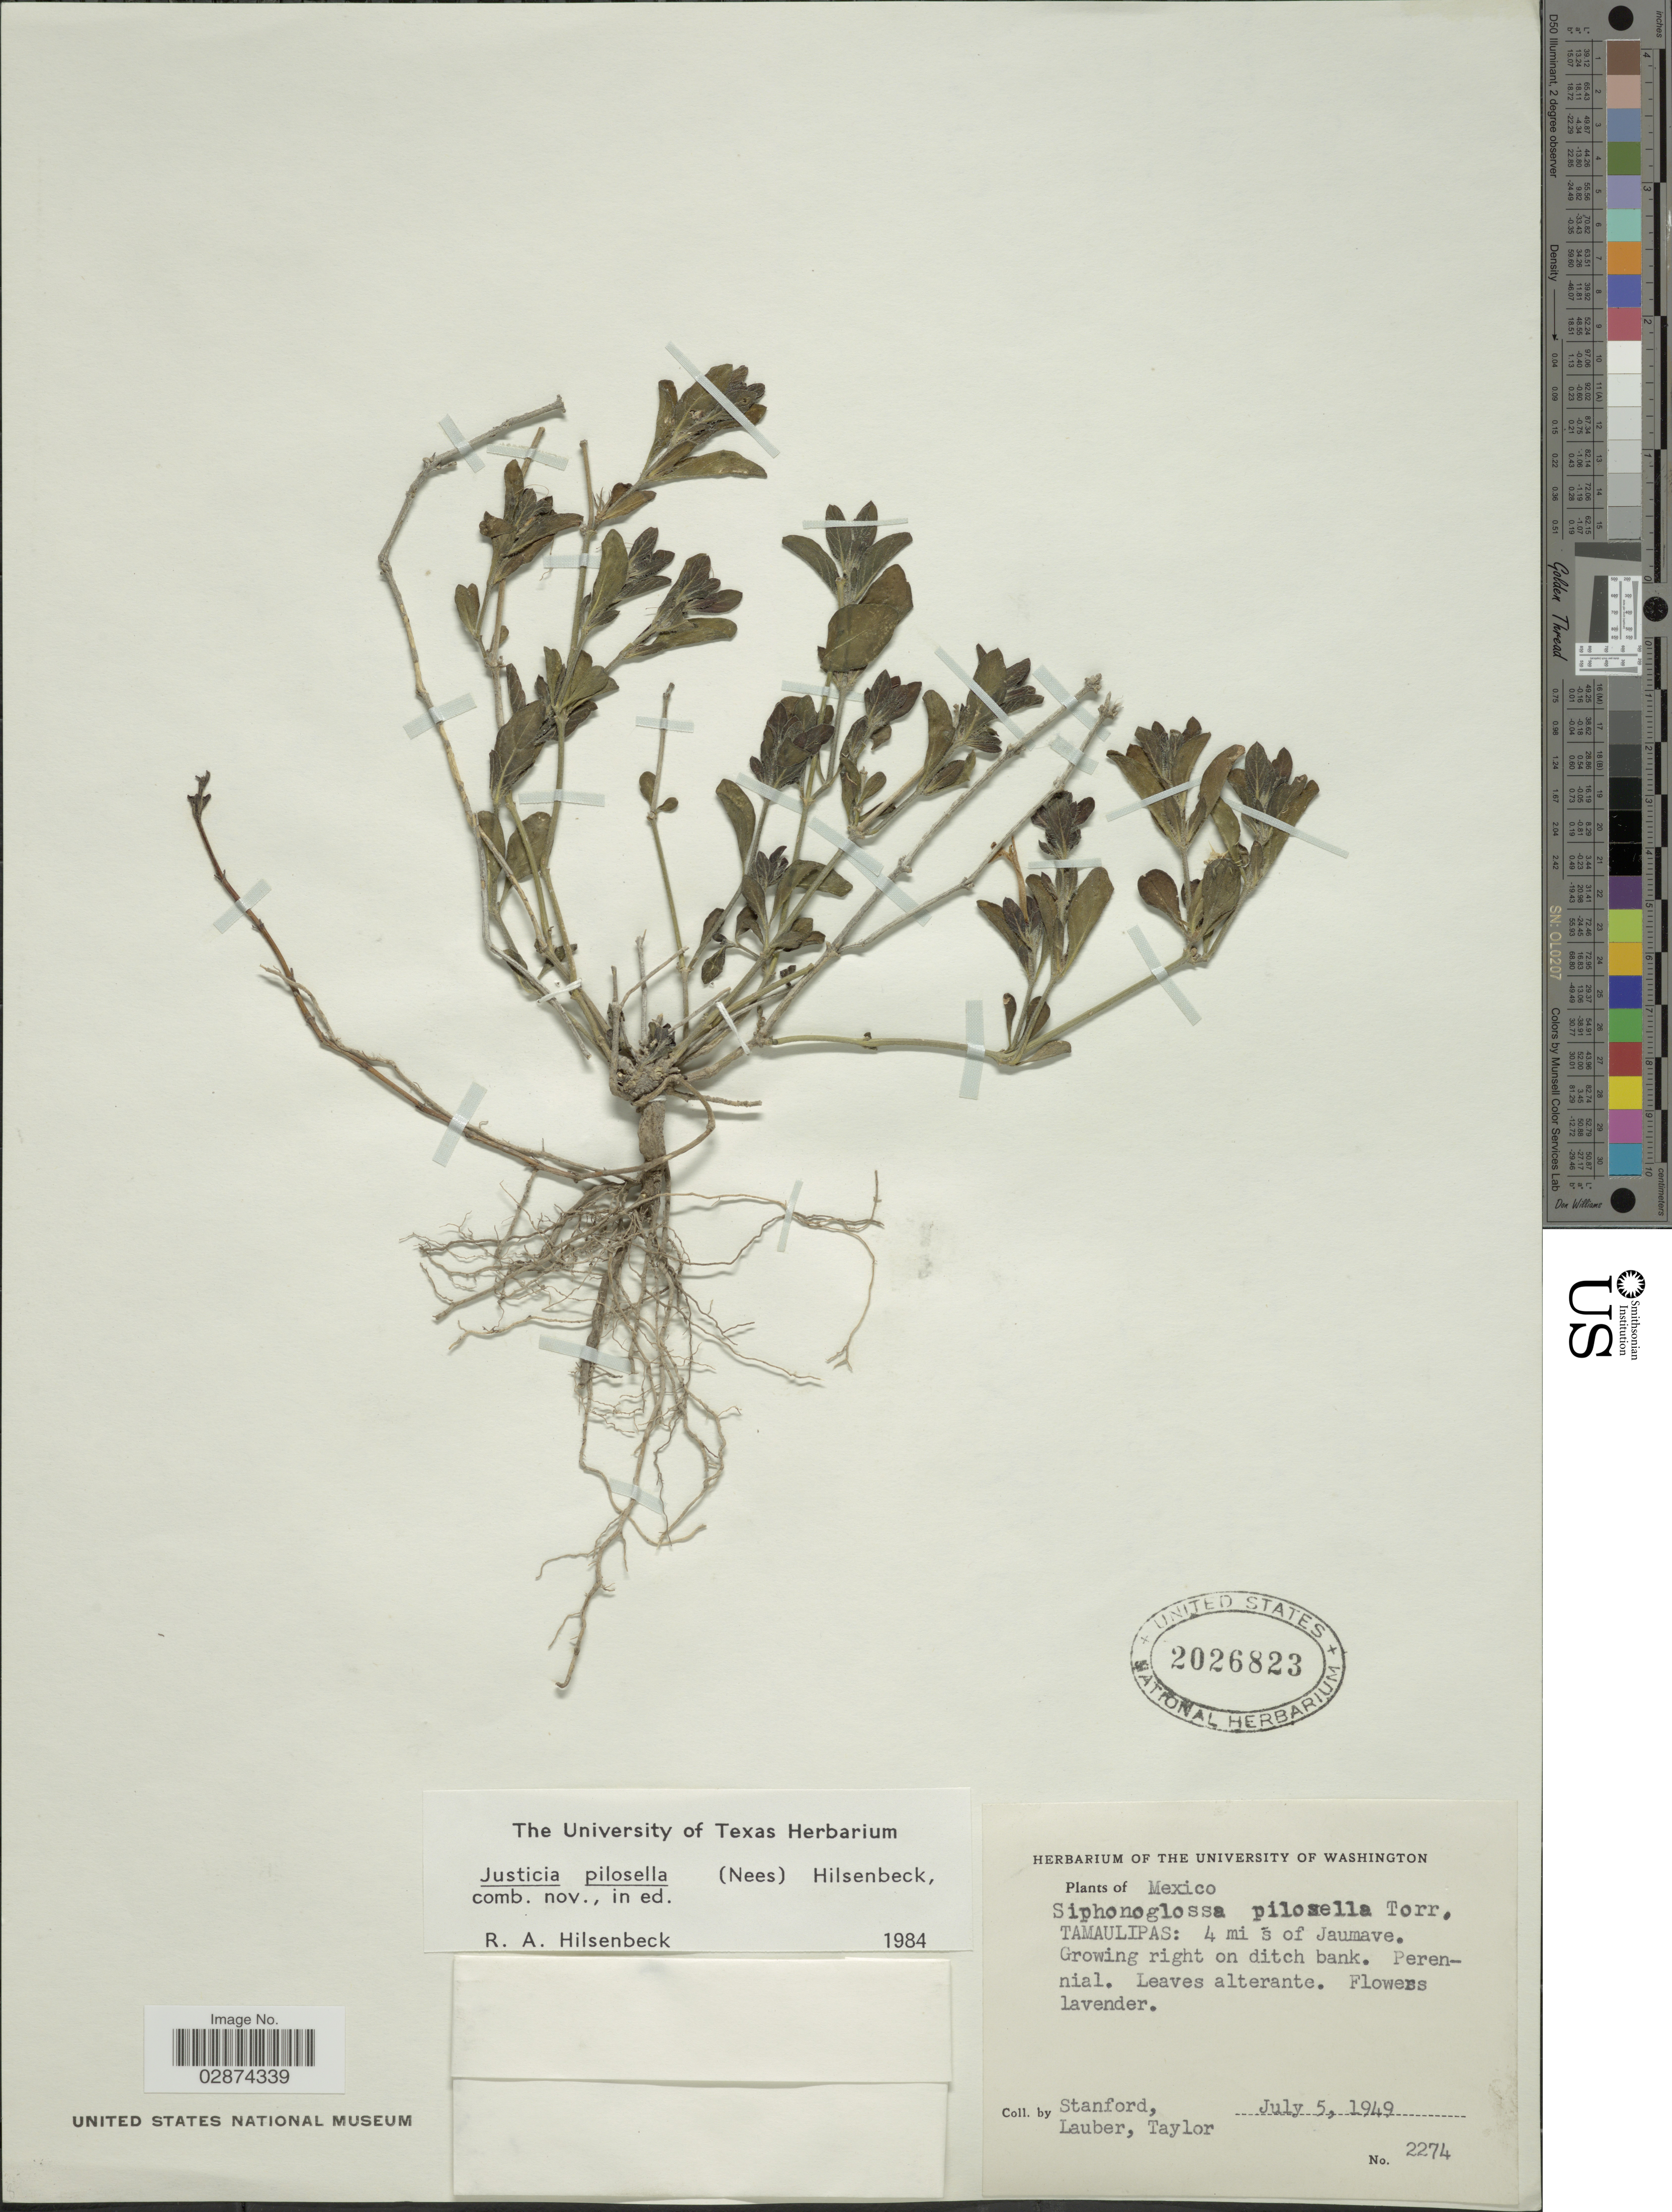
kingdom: Plantae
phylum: Tracheophyta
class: Magnoliopsida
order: Lamiales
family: Acanthaceae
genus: Justicia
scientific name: Justicia pilosella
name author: (Nees) Hilsenb.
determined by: Fisher, Amanda, (LOB), California State University, Long Beach (UNITED STATES)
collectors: -. Stanford, Lauber, -- & -- Taylor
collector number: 2274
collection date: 1949-07-05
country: Mexico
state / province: Tamaulipas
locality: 4 mi s of Jaumave.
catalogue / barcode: US 2026823